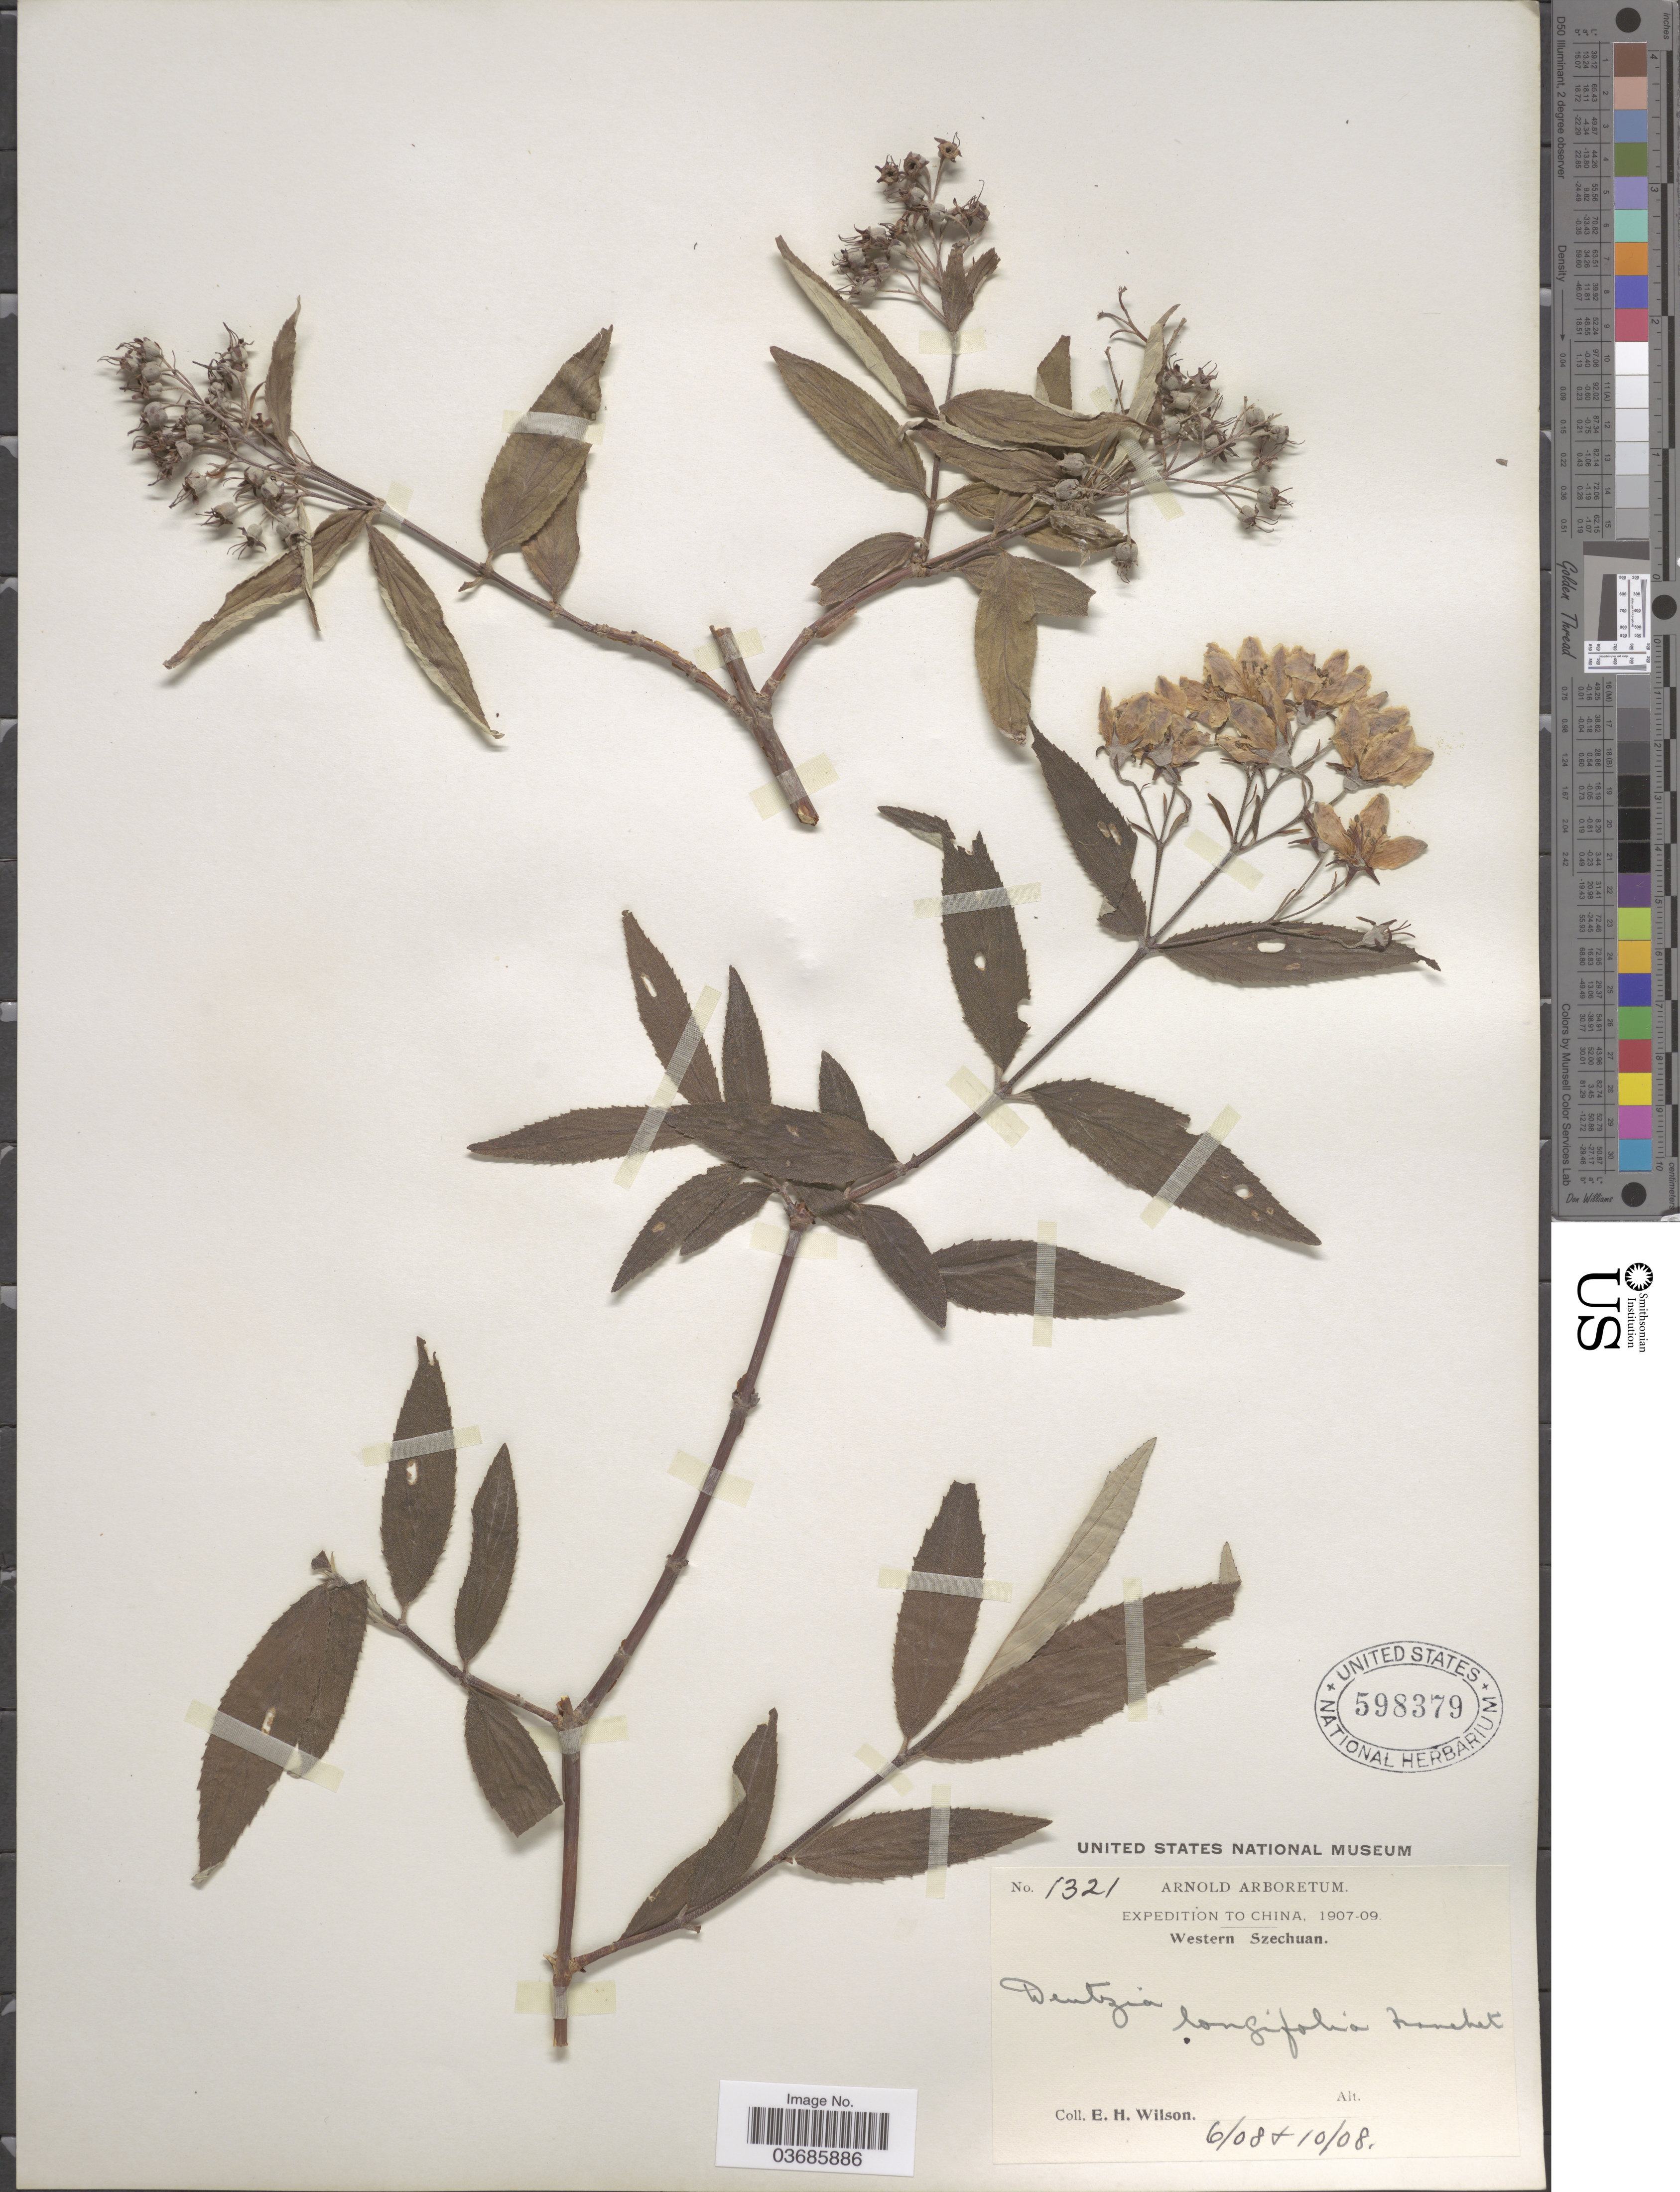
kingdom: Plantae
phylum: Tracheophyta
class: Magnoliopsida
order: Cornales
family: Hydrangeaceae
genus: Deutzia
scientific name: Deutzia longifolia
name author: Franch.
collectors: E. Wilson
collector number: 1321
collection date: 1908-06/1908-10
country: China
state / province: Sichuan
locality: Expedition to China, 1907-09. Western Szechuan.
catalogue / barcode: US 598379